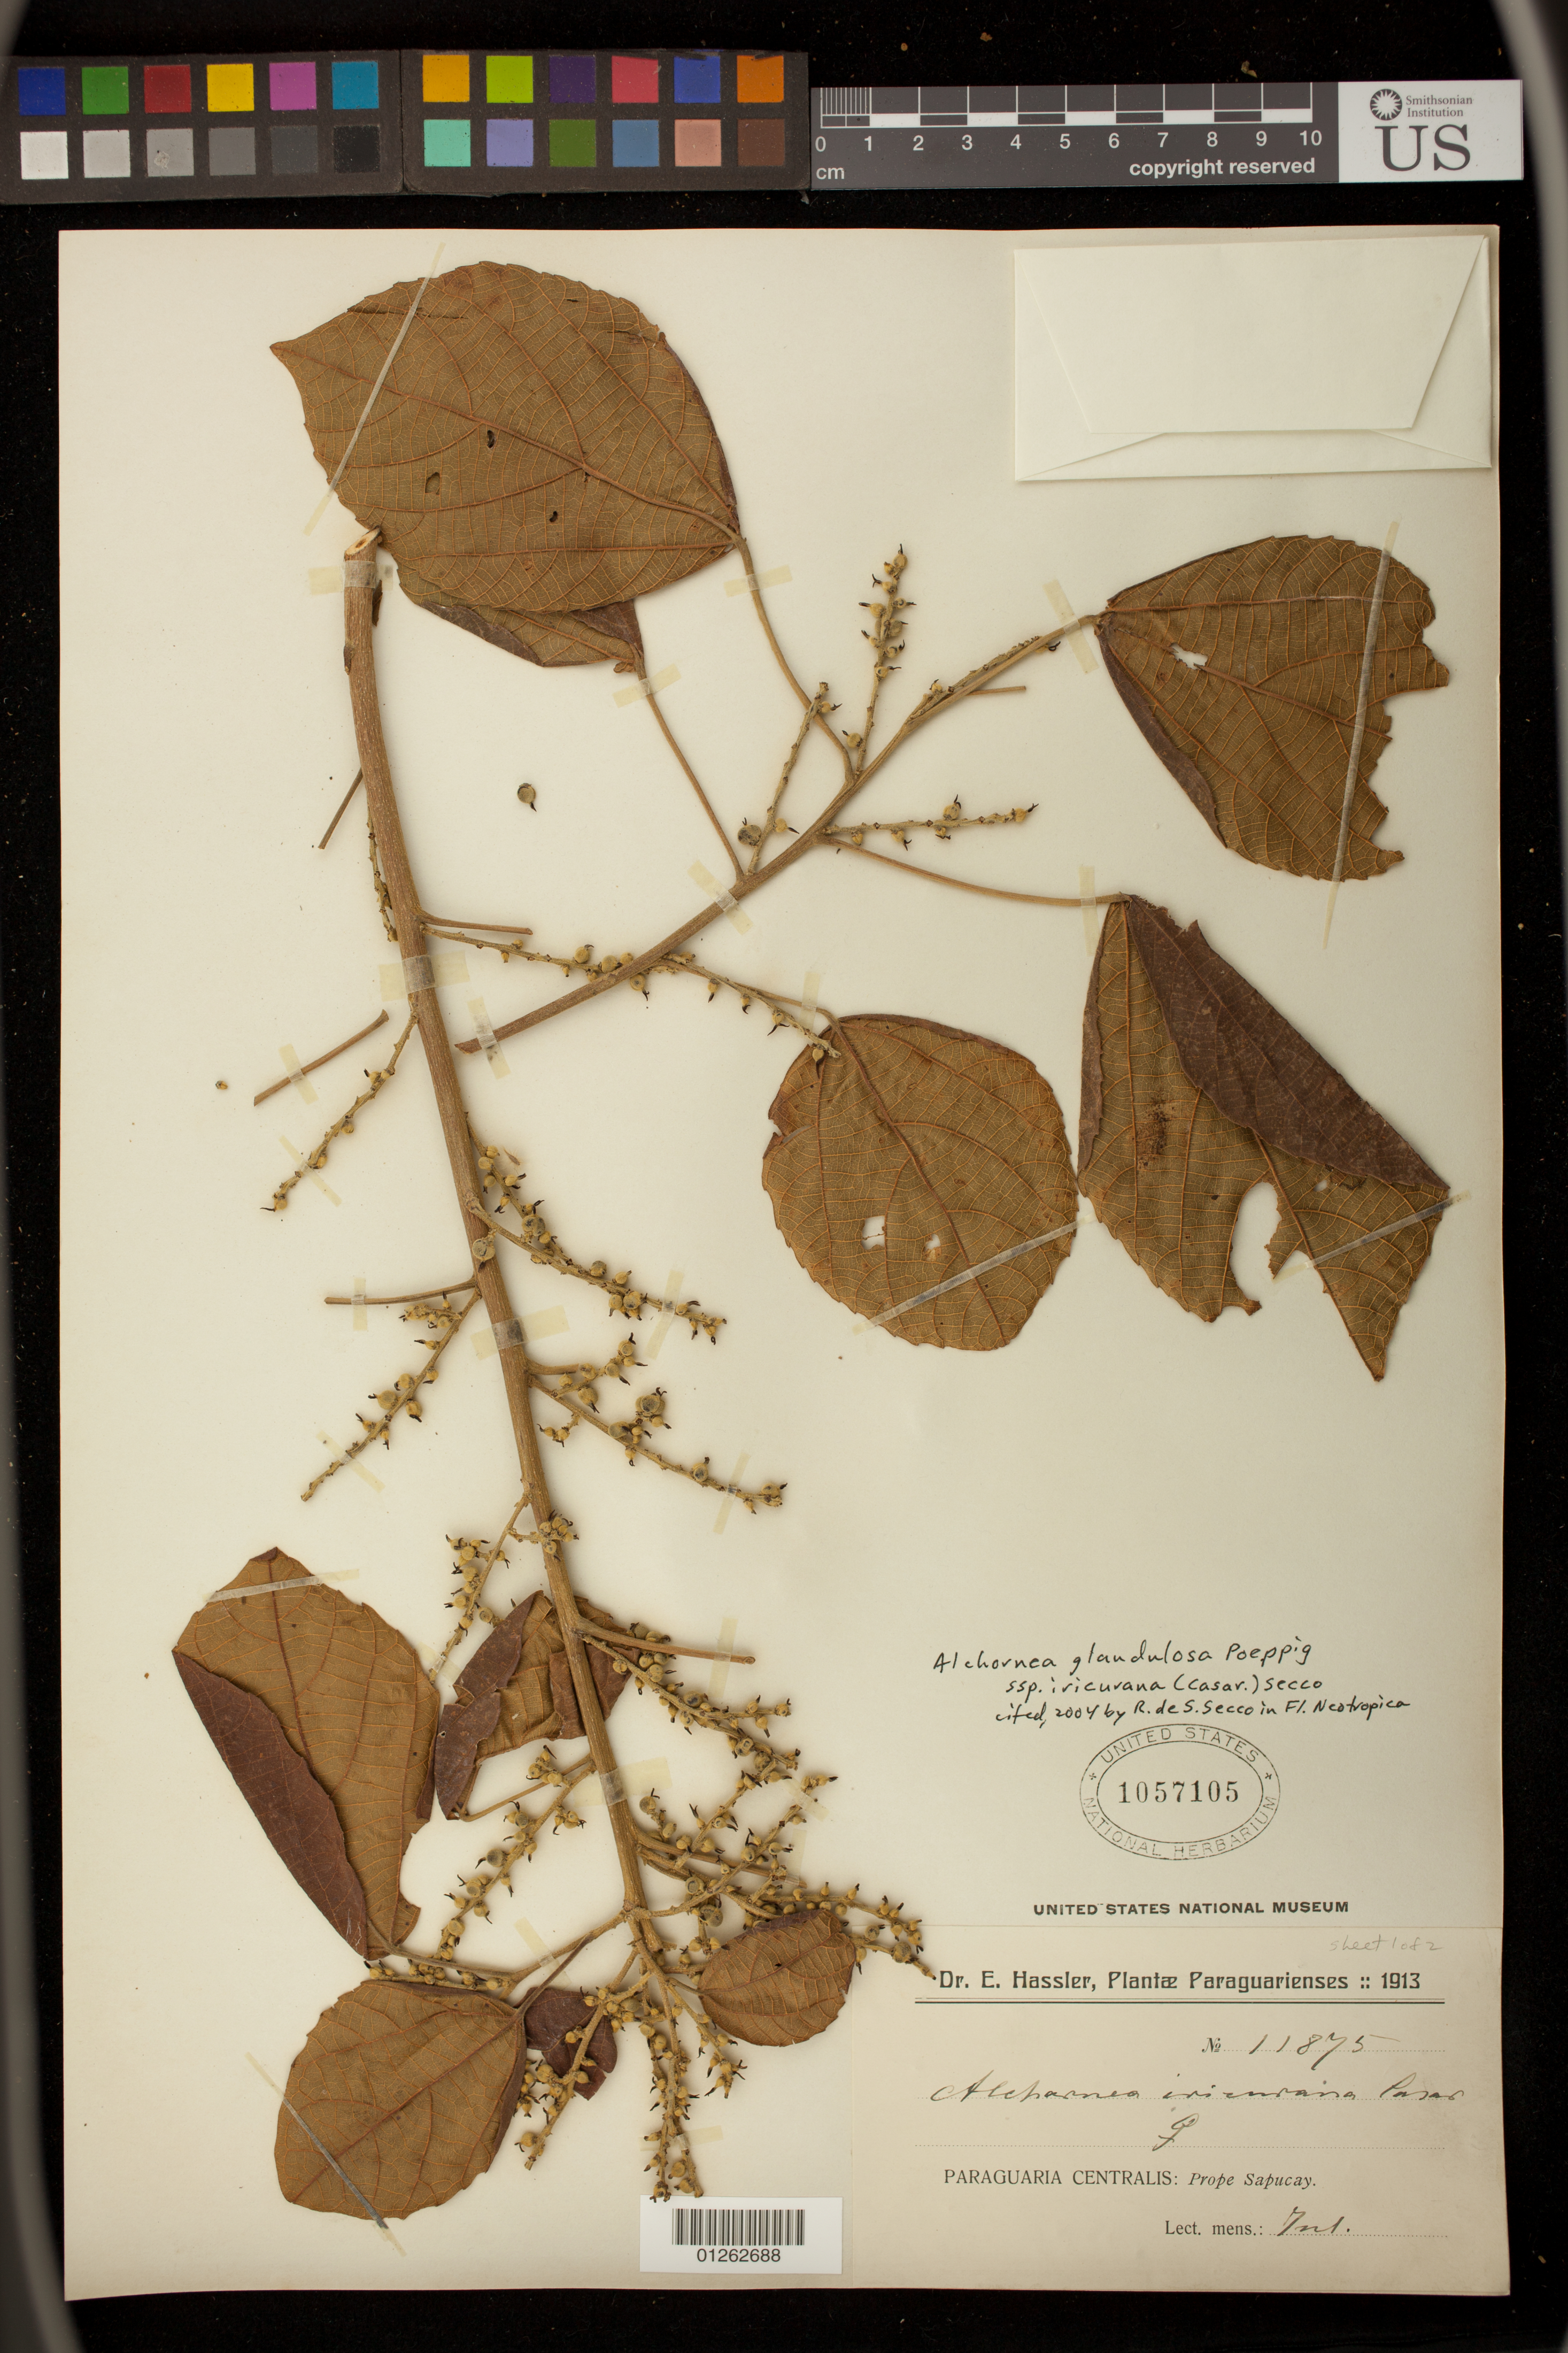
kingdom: Plantae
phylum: Tracheophyta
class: Magnoliopsida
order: Malpighiales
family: Euphorbiaceae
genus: Alchornea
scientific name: Alchornea glandulosa subsp. glandulosa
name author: Poepp.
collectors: E. Hassler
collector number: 11875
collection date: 1913-07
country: Paraguay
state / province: Paraguari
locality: Paraguaria Centralis: Prope Sapucay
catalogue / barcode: US 1057105